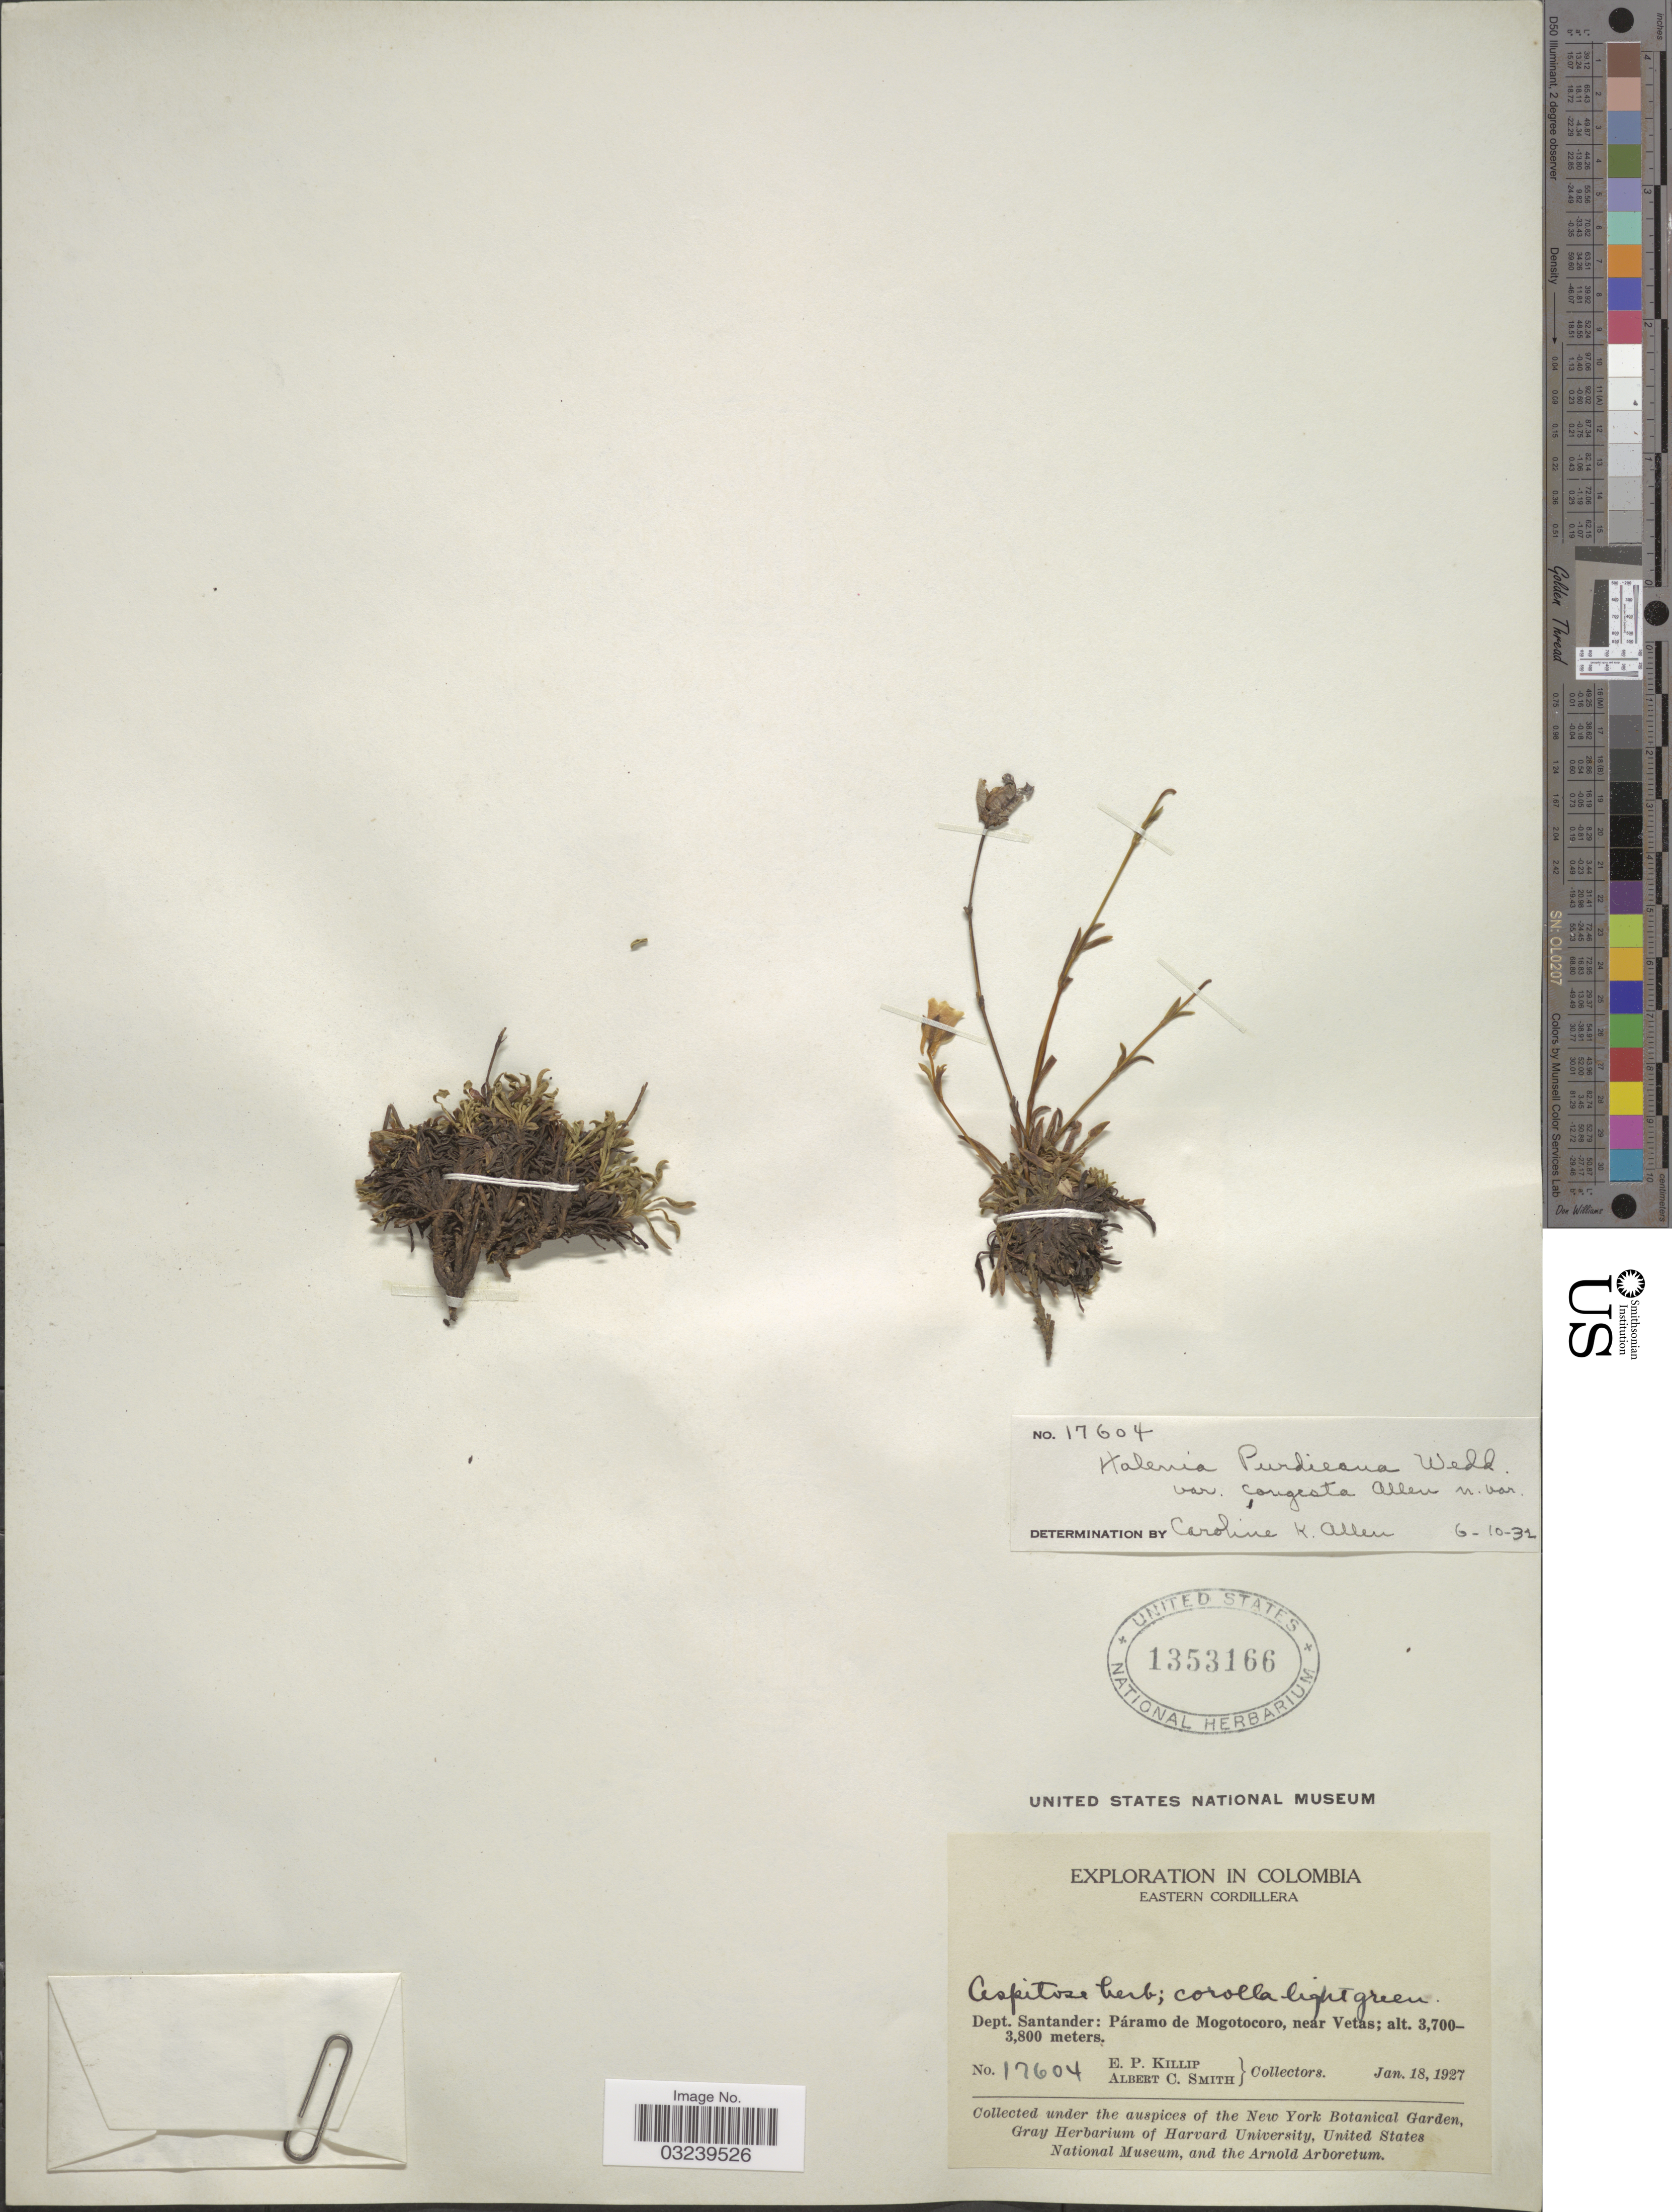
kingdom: Plantae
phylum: Tracheophyta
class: Magnoliopsida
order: Gentianales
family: Gentianaceae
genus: Halenia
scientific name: Halenia purdieana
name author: Wedd.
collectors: E. P. Killip & A. C. Smith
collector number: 17604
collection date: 1927-01-18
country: Colombia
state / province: Santander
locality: Eastern Cordillera, Dept. Santander: Páramo de Mogotocoro, near Vetas.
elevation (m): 3700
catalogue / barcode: US 1353166